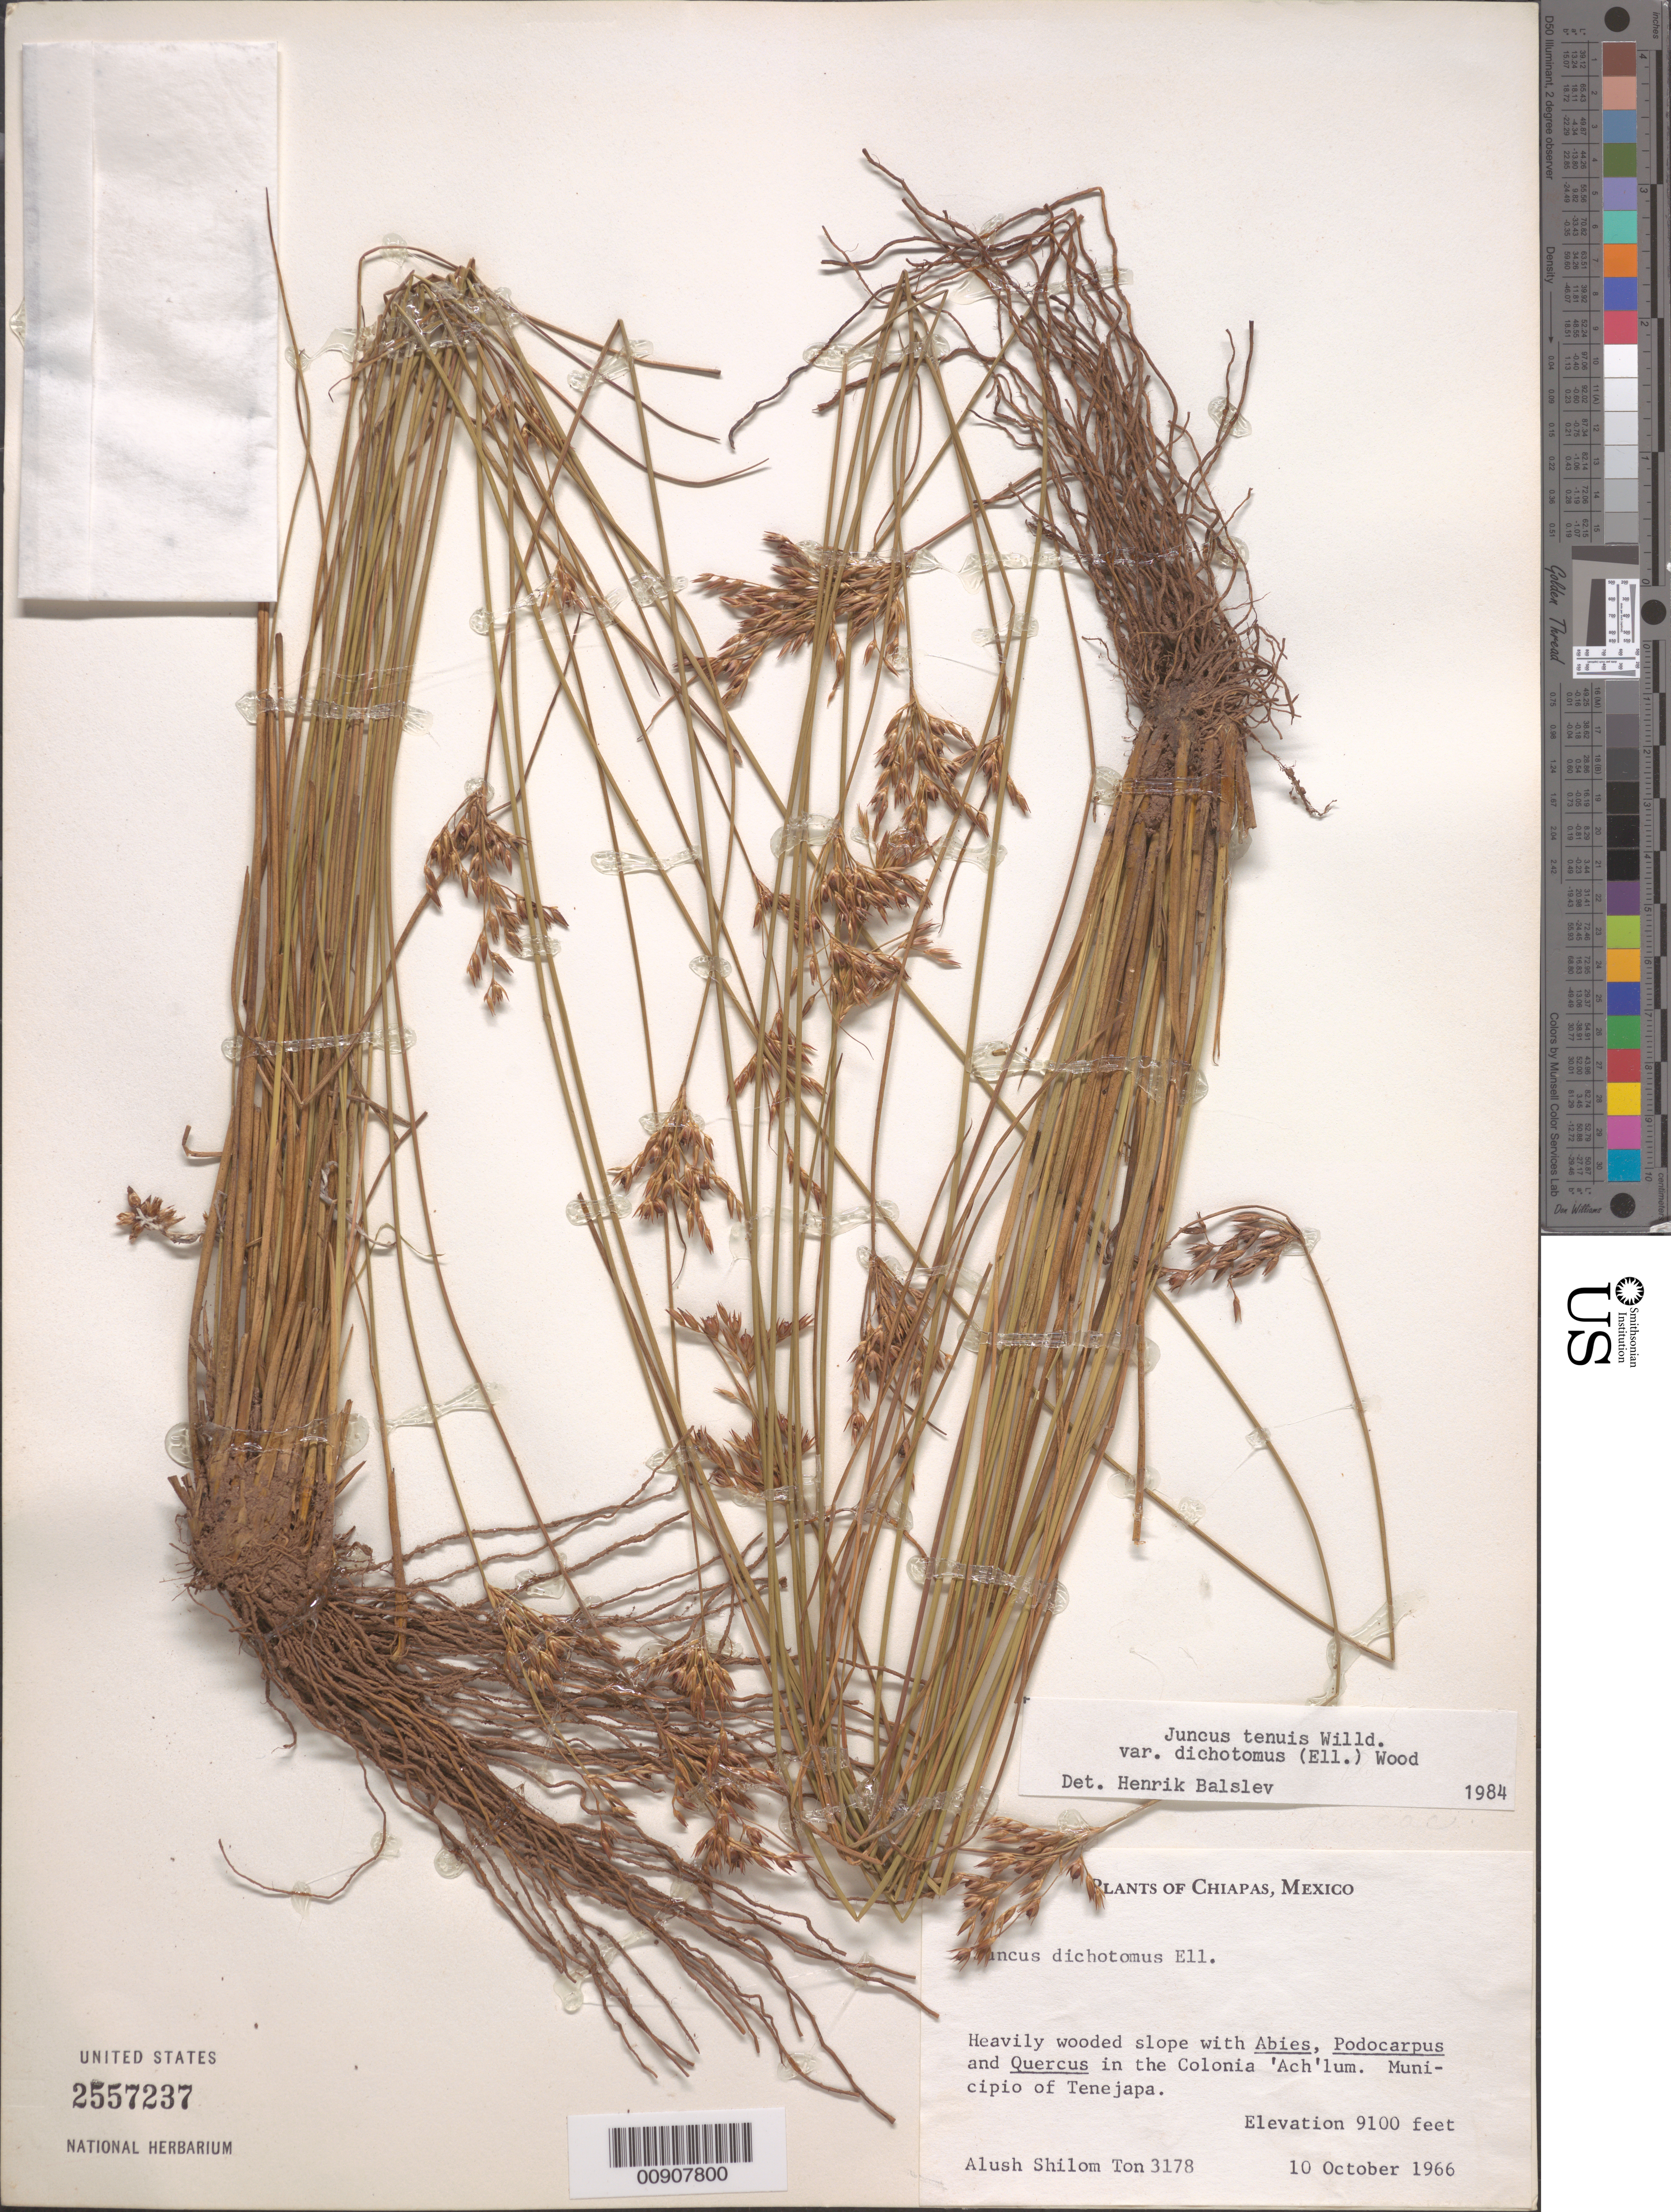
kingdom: Plantae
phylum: Tracheophyta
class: Liliopsida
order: Poales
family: Juncaceae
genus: Juncus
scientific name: Juncus tenuis var. dichotomus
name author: (Elliott) Alph. Wood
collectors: A. Shilom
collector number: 3178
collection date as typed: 10 Oct 1966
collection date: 1966-10-10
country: Mexico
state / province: Chiapas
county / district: Tenejapa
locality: In the Colonia 'Ach' lum. Municipio of Tenejapa, Chiapas.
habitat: Heavily wooded slope with Abies, Podocarpus, and Quercus.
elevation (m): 2774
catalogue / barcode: US 2557237